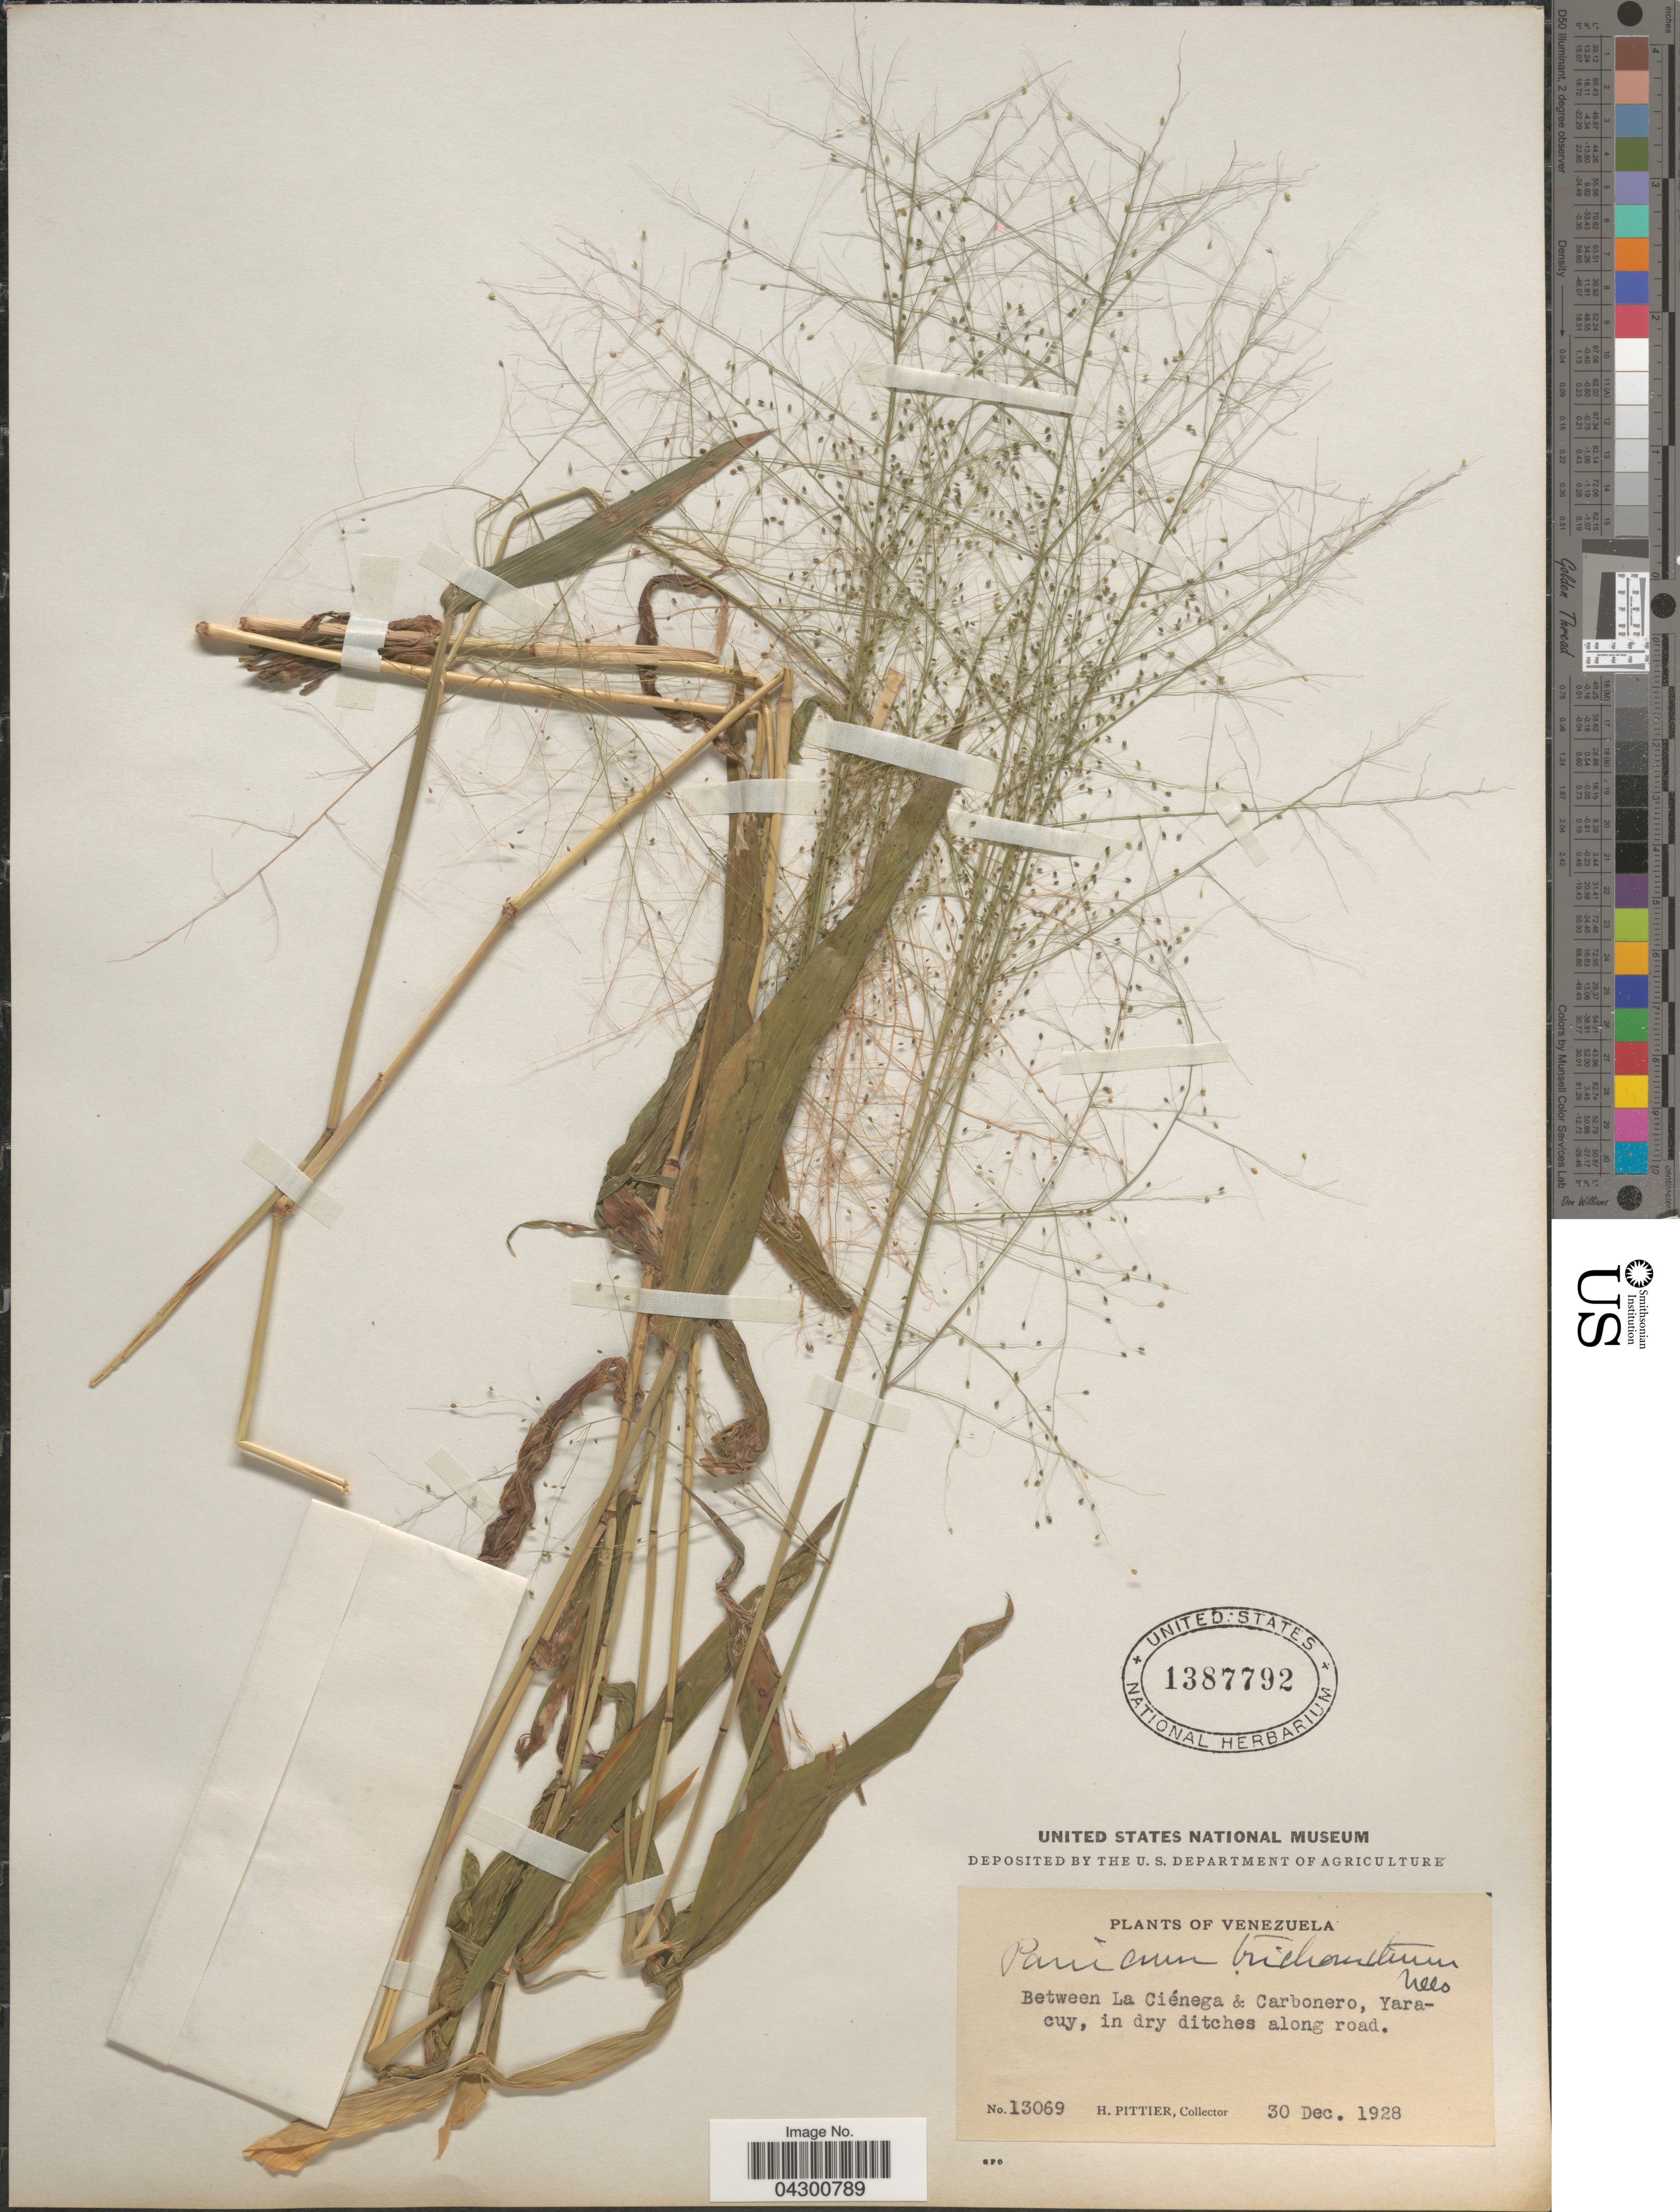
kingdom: Plantae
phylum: Tracheophyta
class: Liliopsida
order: Poales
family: Poaceae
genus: Panicum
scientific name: Panicum trichanthum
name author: Nees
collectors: H. F. Pittier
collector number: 13069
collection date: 1928-12-30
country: Venezuela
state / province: Yaracuy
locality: Between La Ciénega & Carbonero, in dry ditches along road.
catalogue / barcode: US 1387792